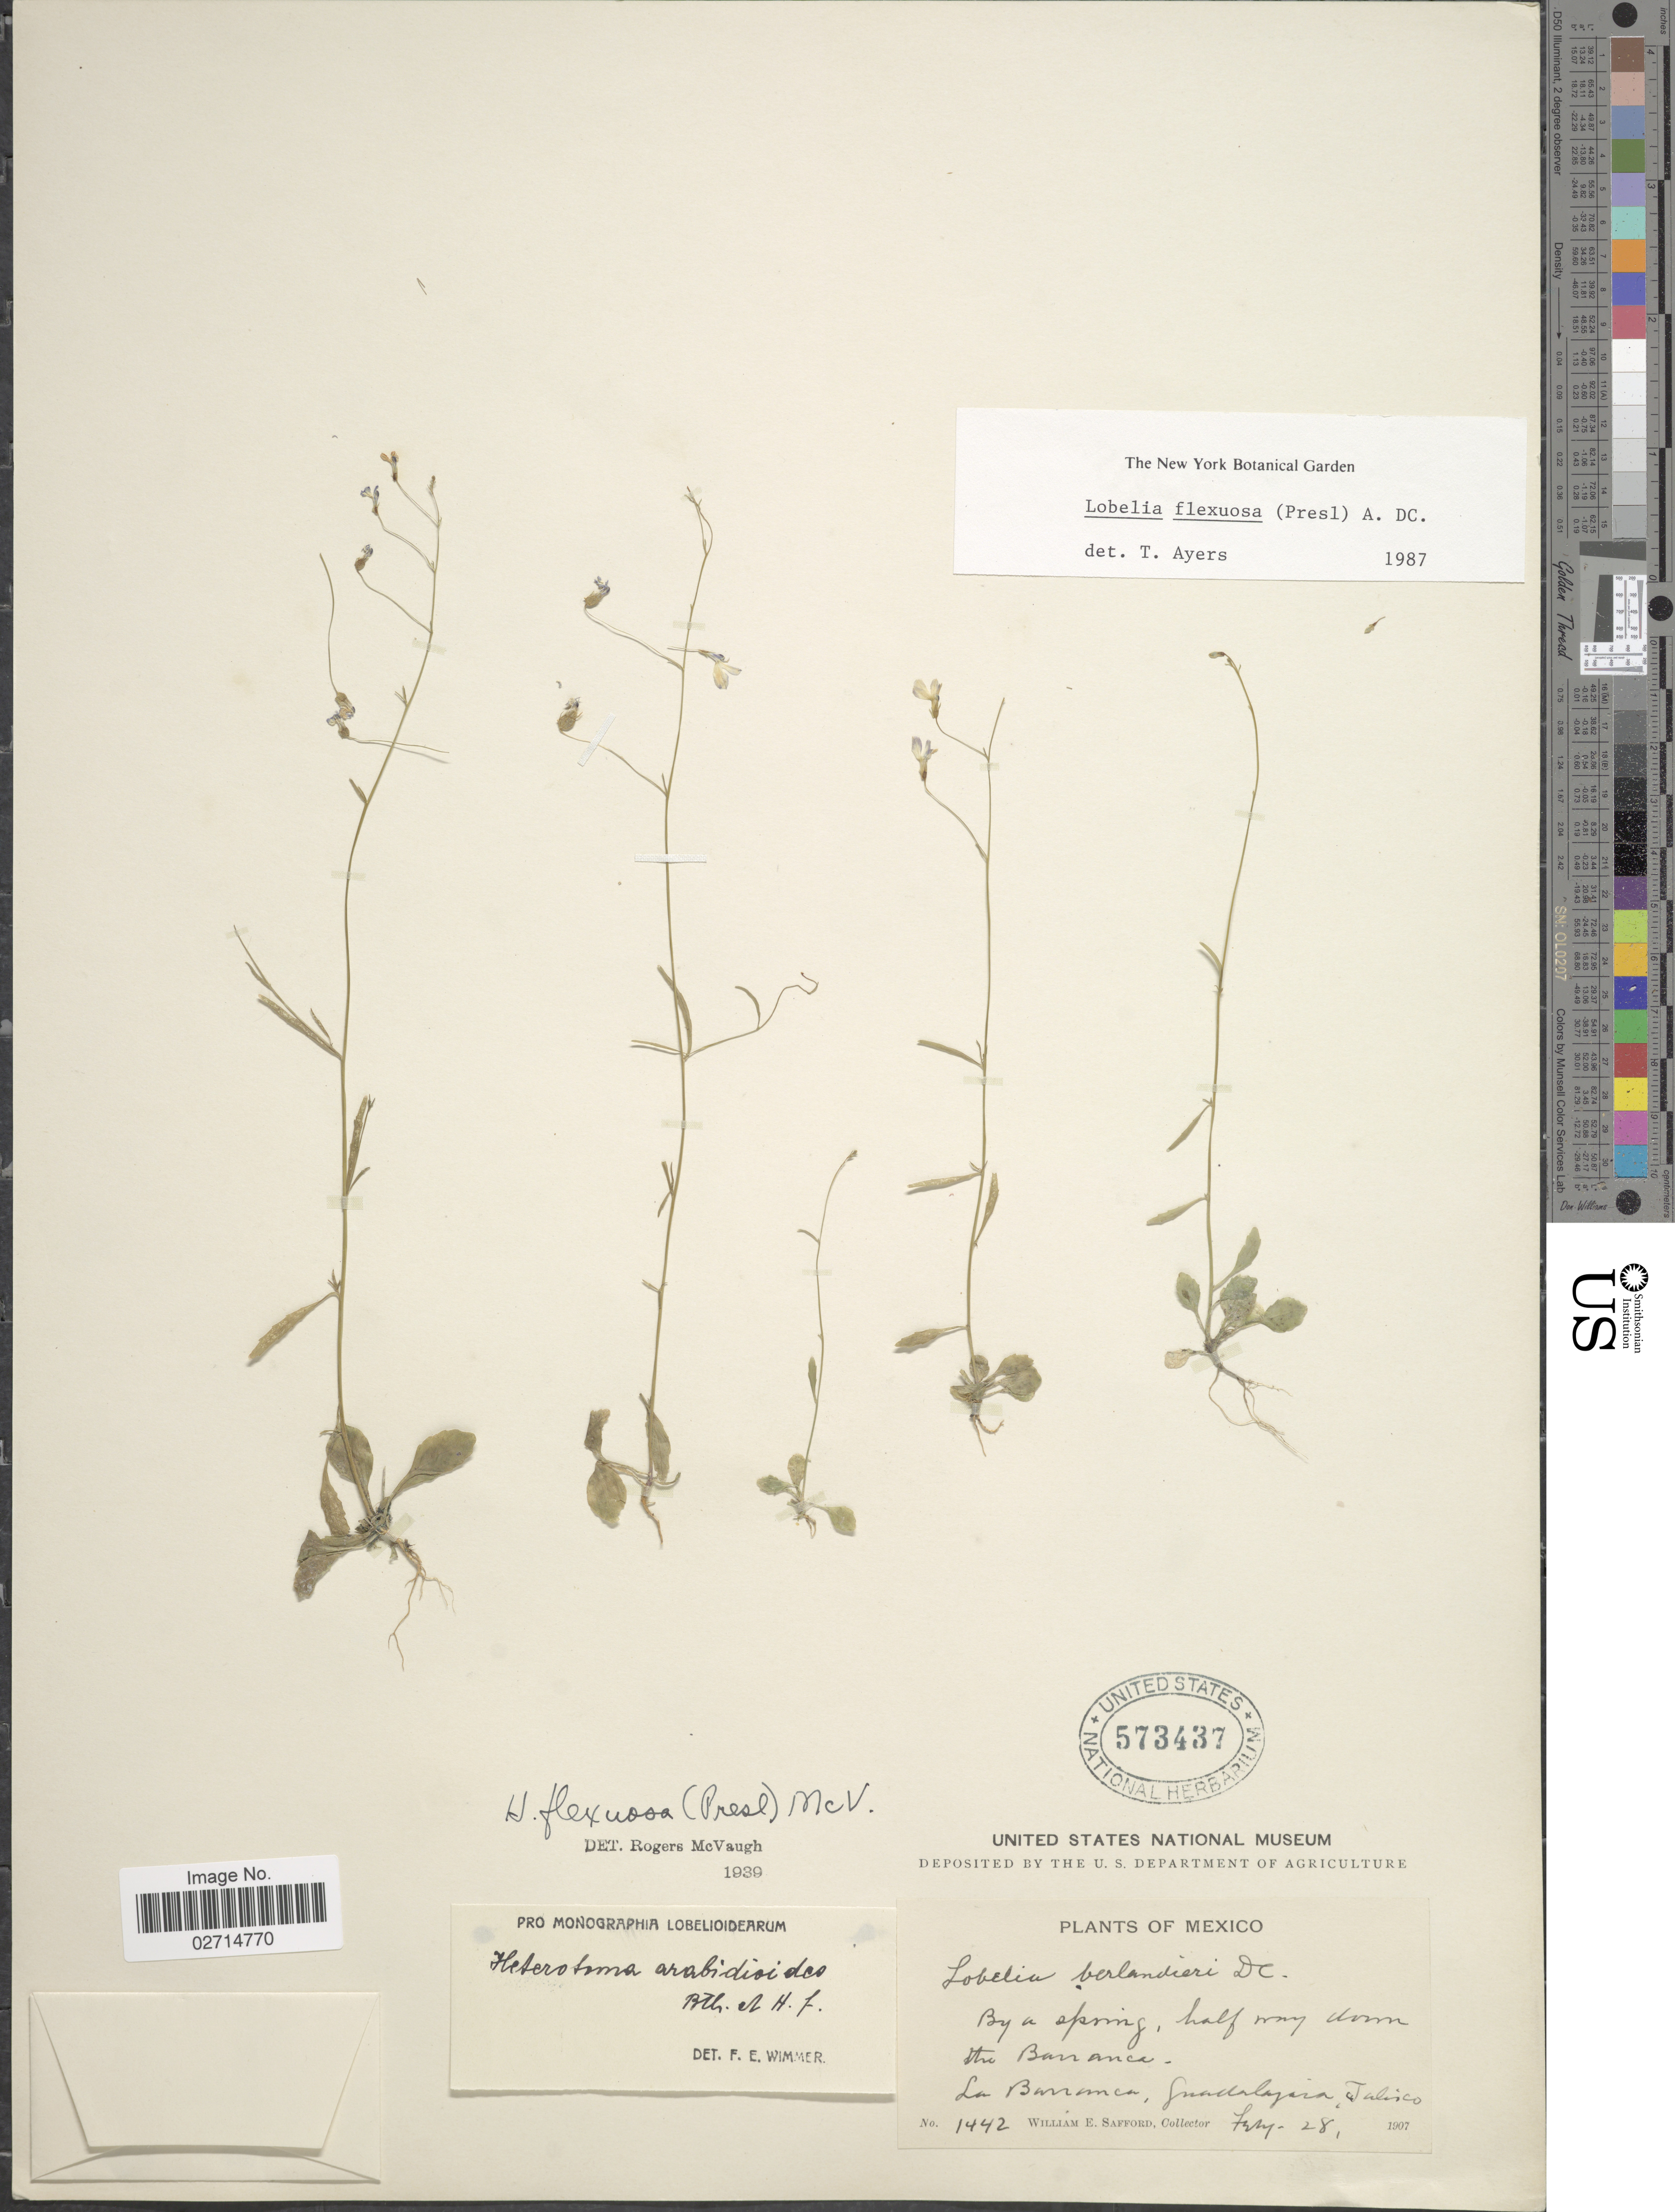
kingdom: Plantae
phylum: Tracheophyta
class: Magnoliopsida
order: Asterales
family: Campanulaceae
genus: Lobelia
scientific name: Lobelia flexuosa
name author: (C. Presl) A. DC.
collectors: W. E. Safford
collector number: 1442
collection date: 1907-02-28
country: Mexico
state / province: Jalisco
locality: The Barranca. La Barranca, Guadalajara.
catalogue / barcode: US 573437